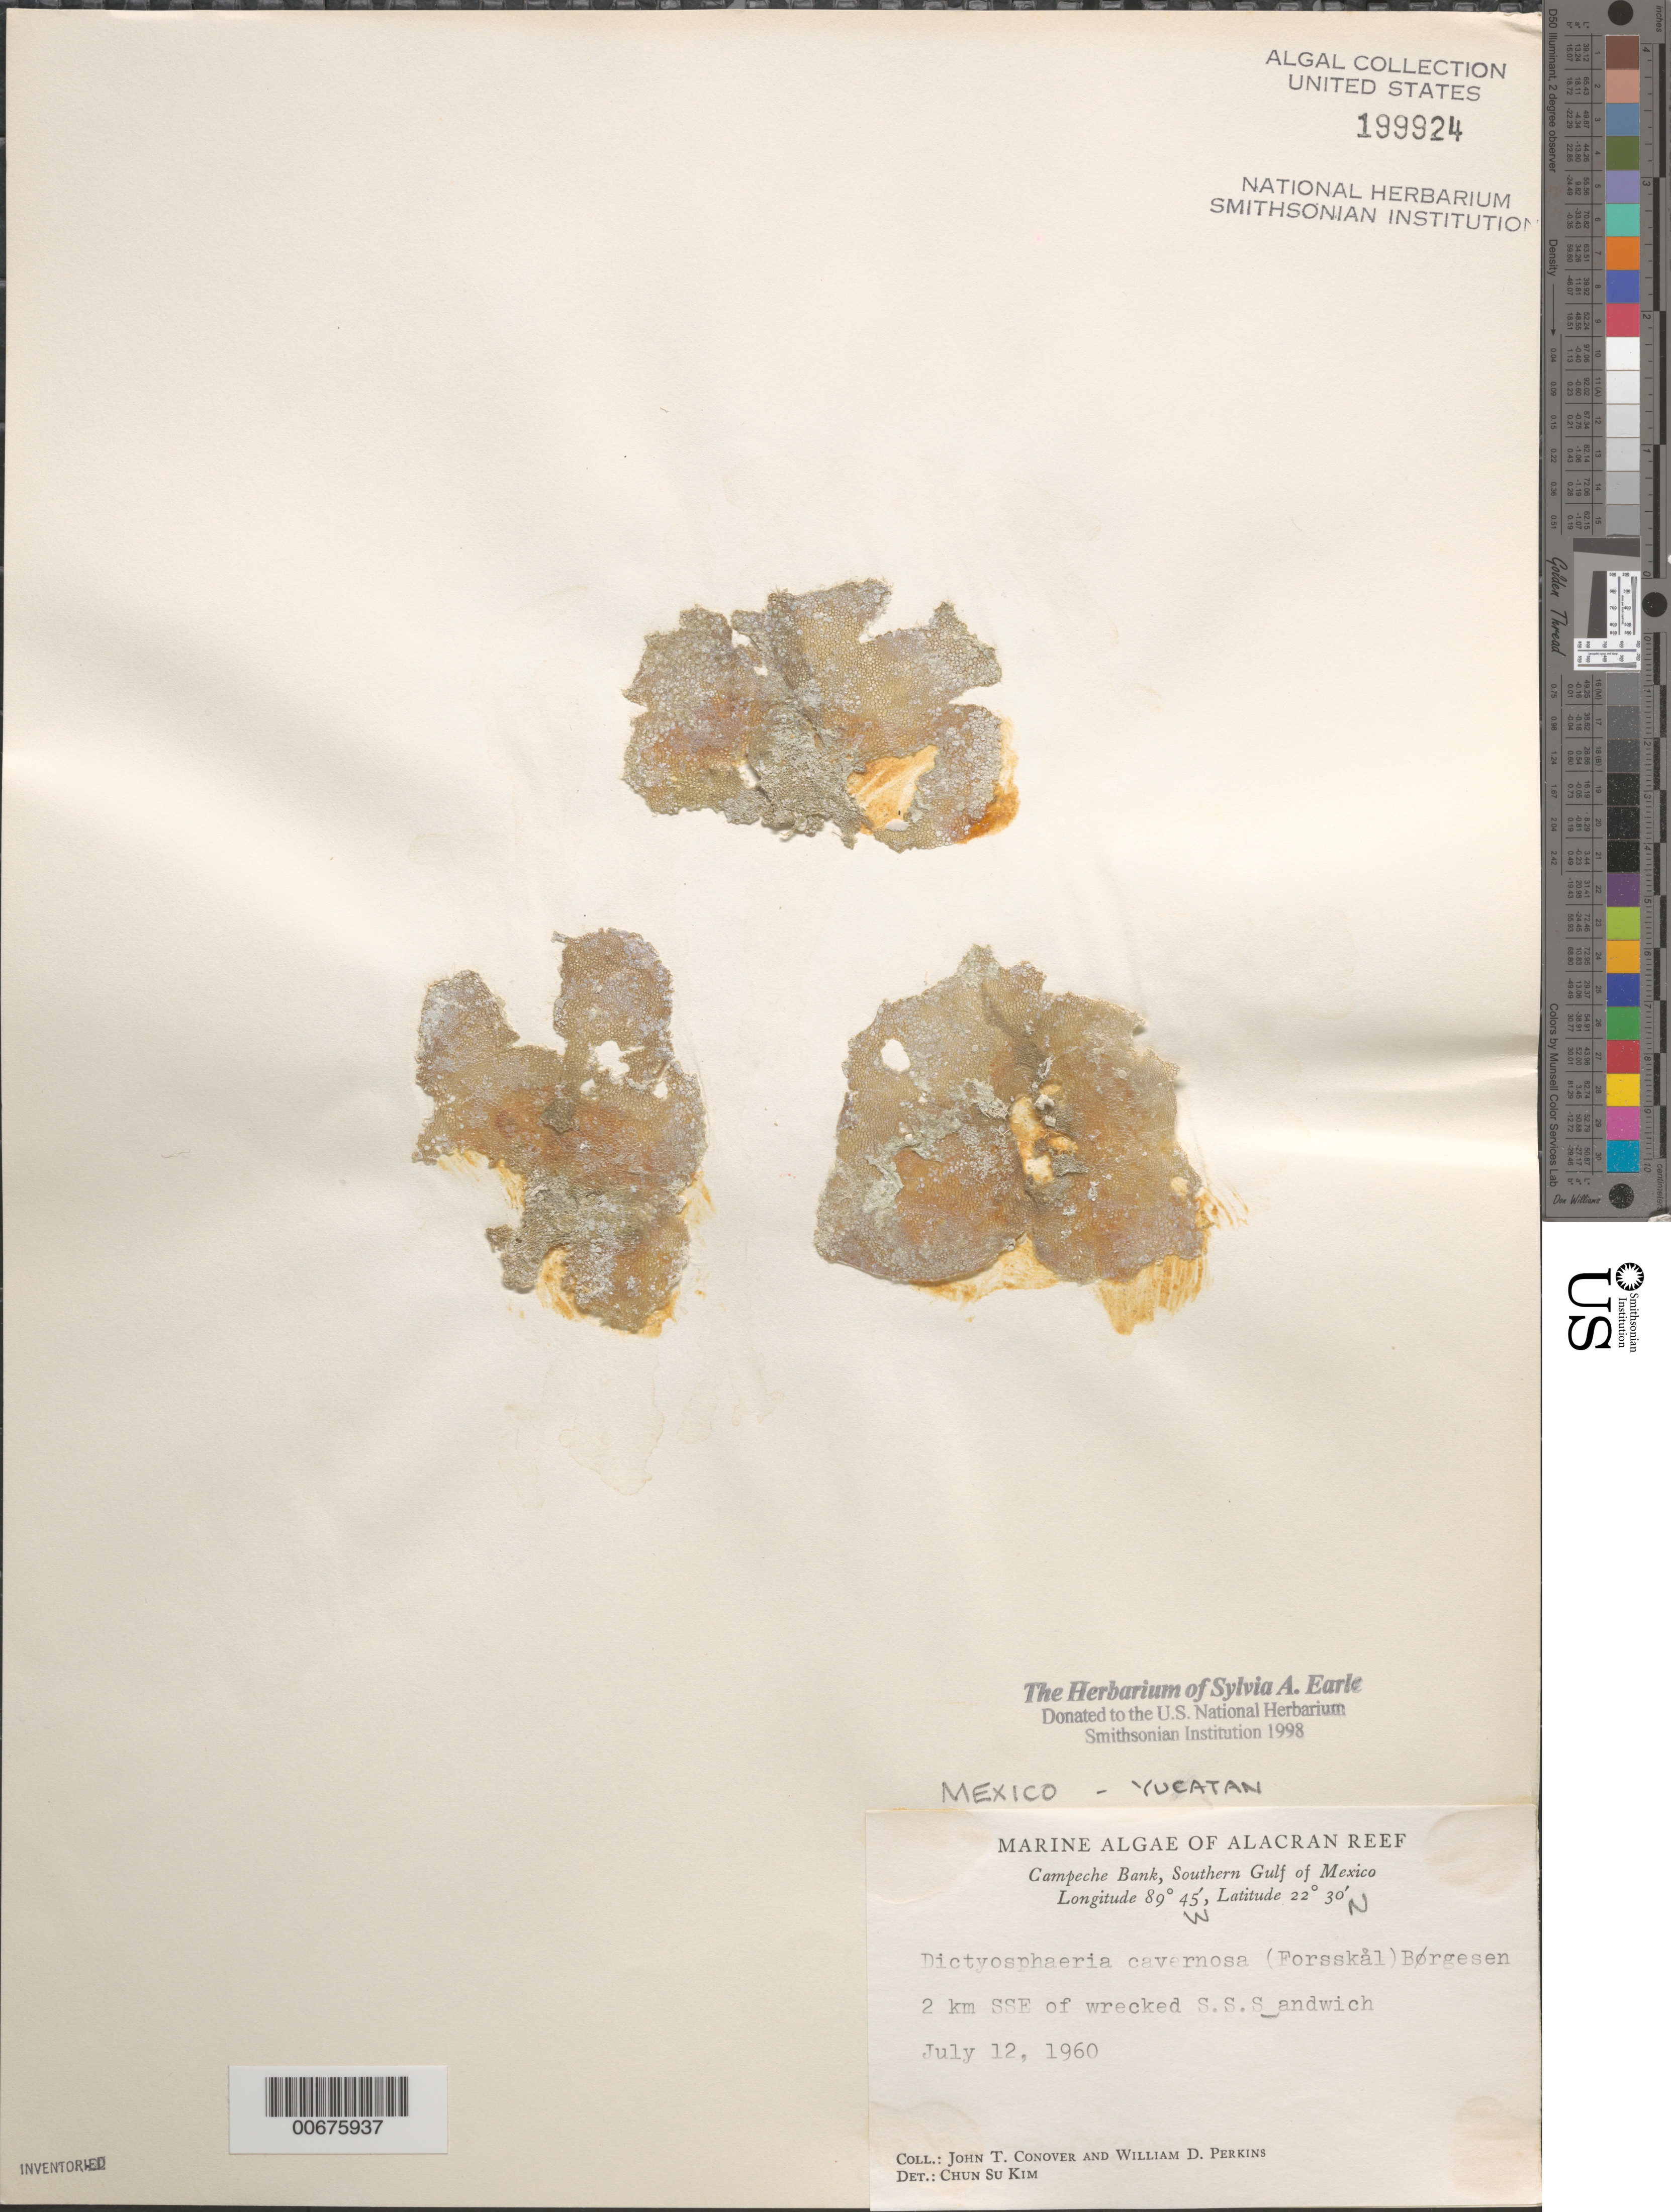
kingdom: Plantae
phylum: Chlorophyta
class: Ulvophyceae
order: Siphonocladales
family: Siphonocladaceae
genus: Dictyosphaeria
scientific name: Dictyosphaeria cavernosa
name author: (Forssk.) Børgesen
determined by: Kim, Chun Su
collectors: J. T. Conover & W. D. Perkins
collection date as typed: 12 Jul 1960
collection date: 1960-07-12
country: Mexico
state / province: Yucatan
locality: Alacran Reef, 2 km south southeast of wrecked S.S. Sandwich, Campeche Bank, southern Gulf of Mexico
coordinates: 22 30' N, 89 45' W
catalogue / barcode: US 199924